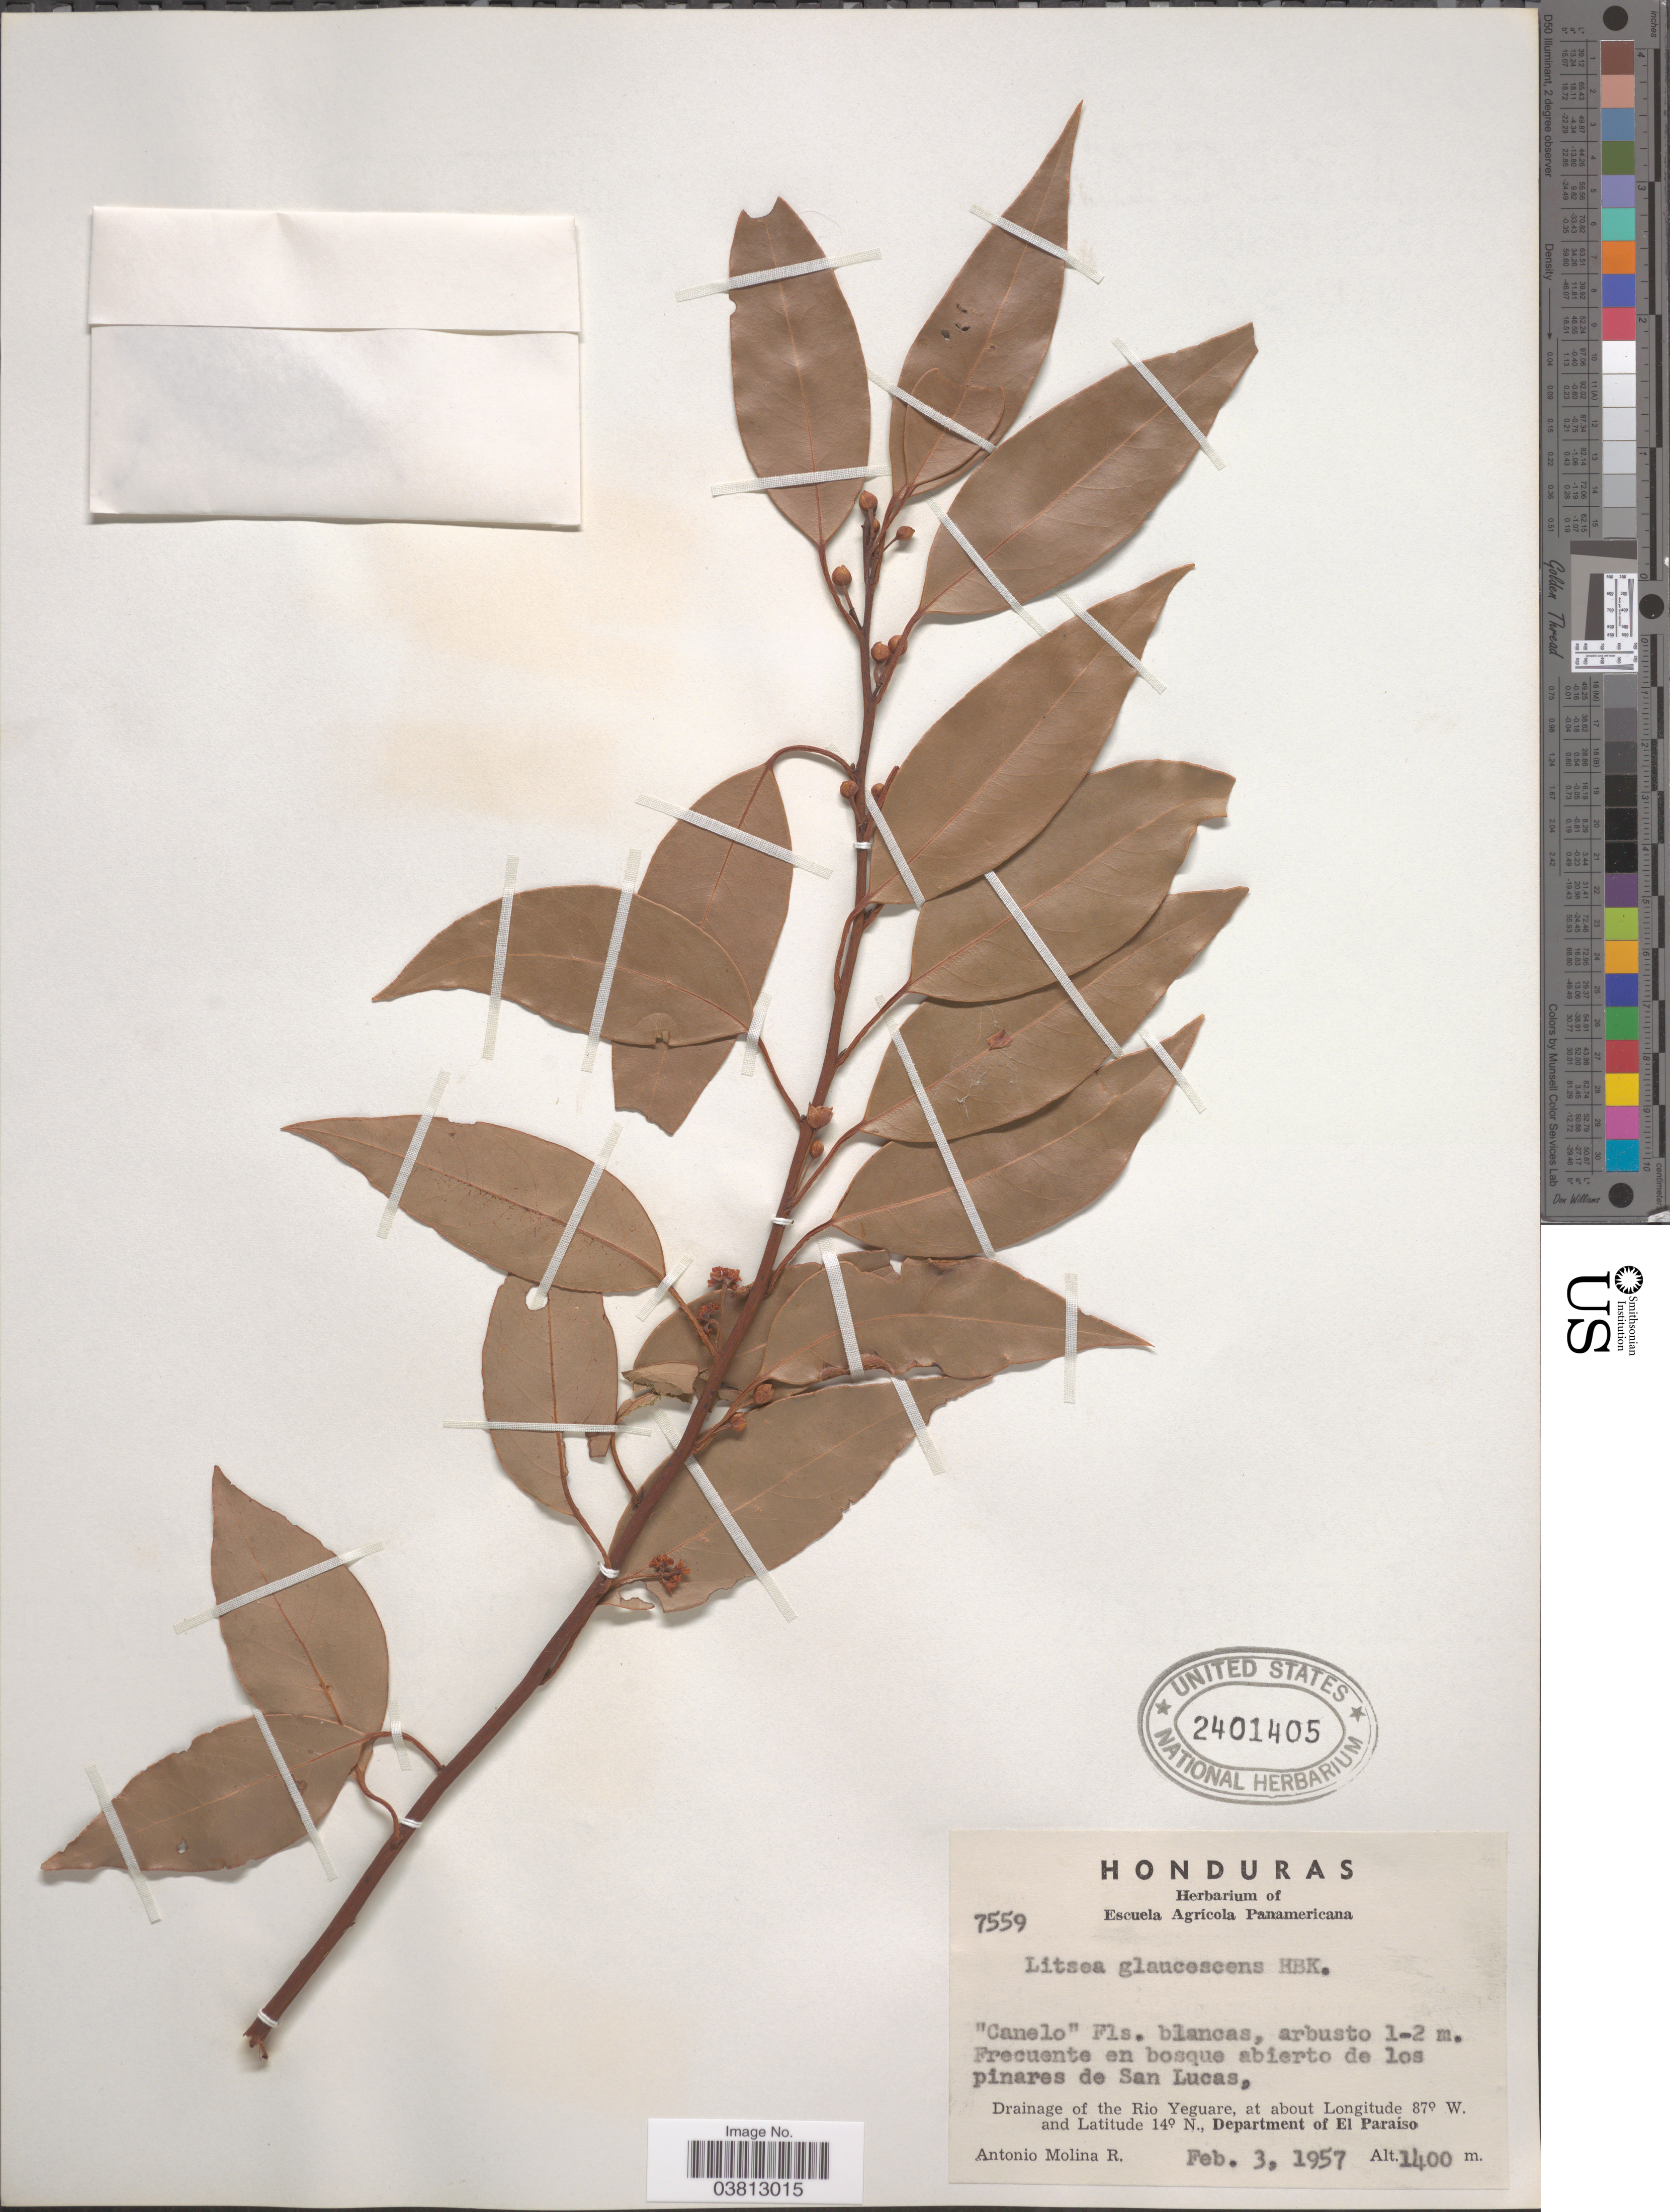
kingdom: Plantae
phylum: Tracheophyta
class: Magnoliopsida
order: Laurales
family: Lauraceae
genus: Litsea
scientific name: Litsea glaucescens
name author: Kunth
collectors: A. Molina R.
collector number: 7559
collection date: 1957-02-03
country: Honduras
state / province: El Paraiso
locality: En bosque abierto de los pinares de San Lucas, Drainage of the Rio Yeguare, Department of El Paraíso.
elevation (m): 1400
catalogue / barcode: US 2401405